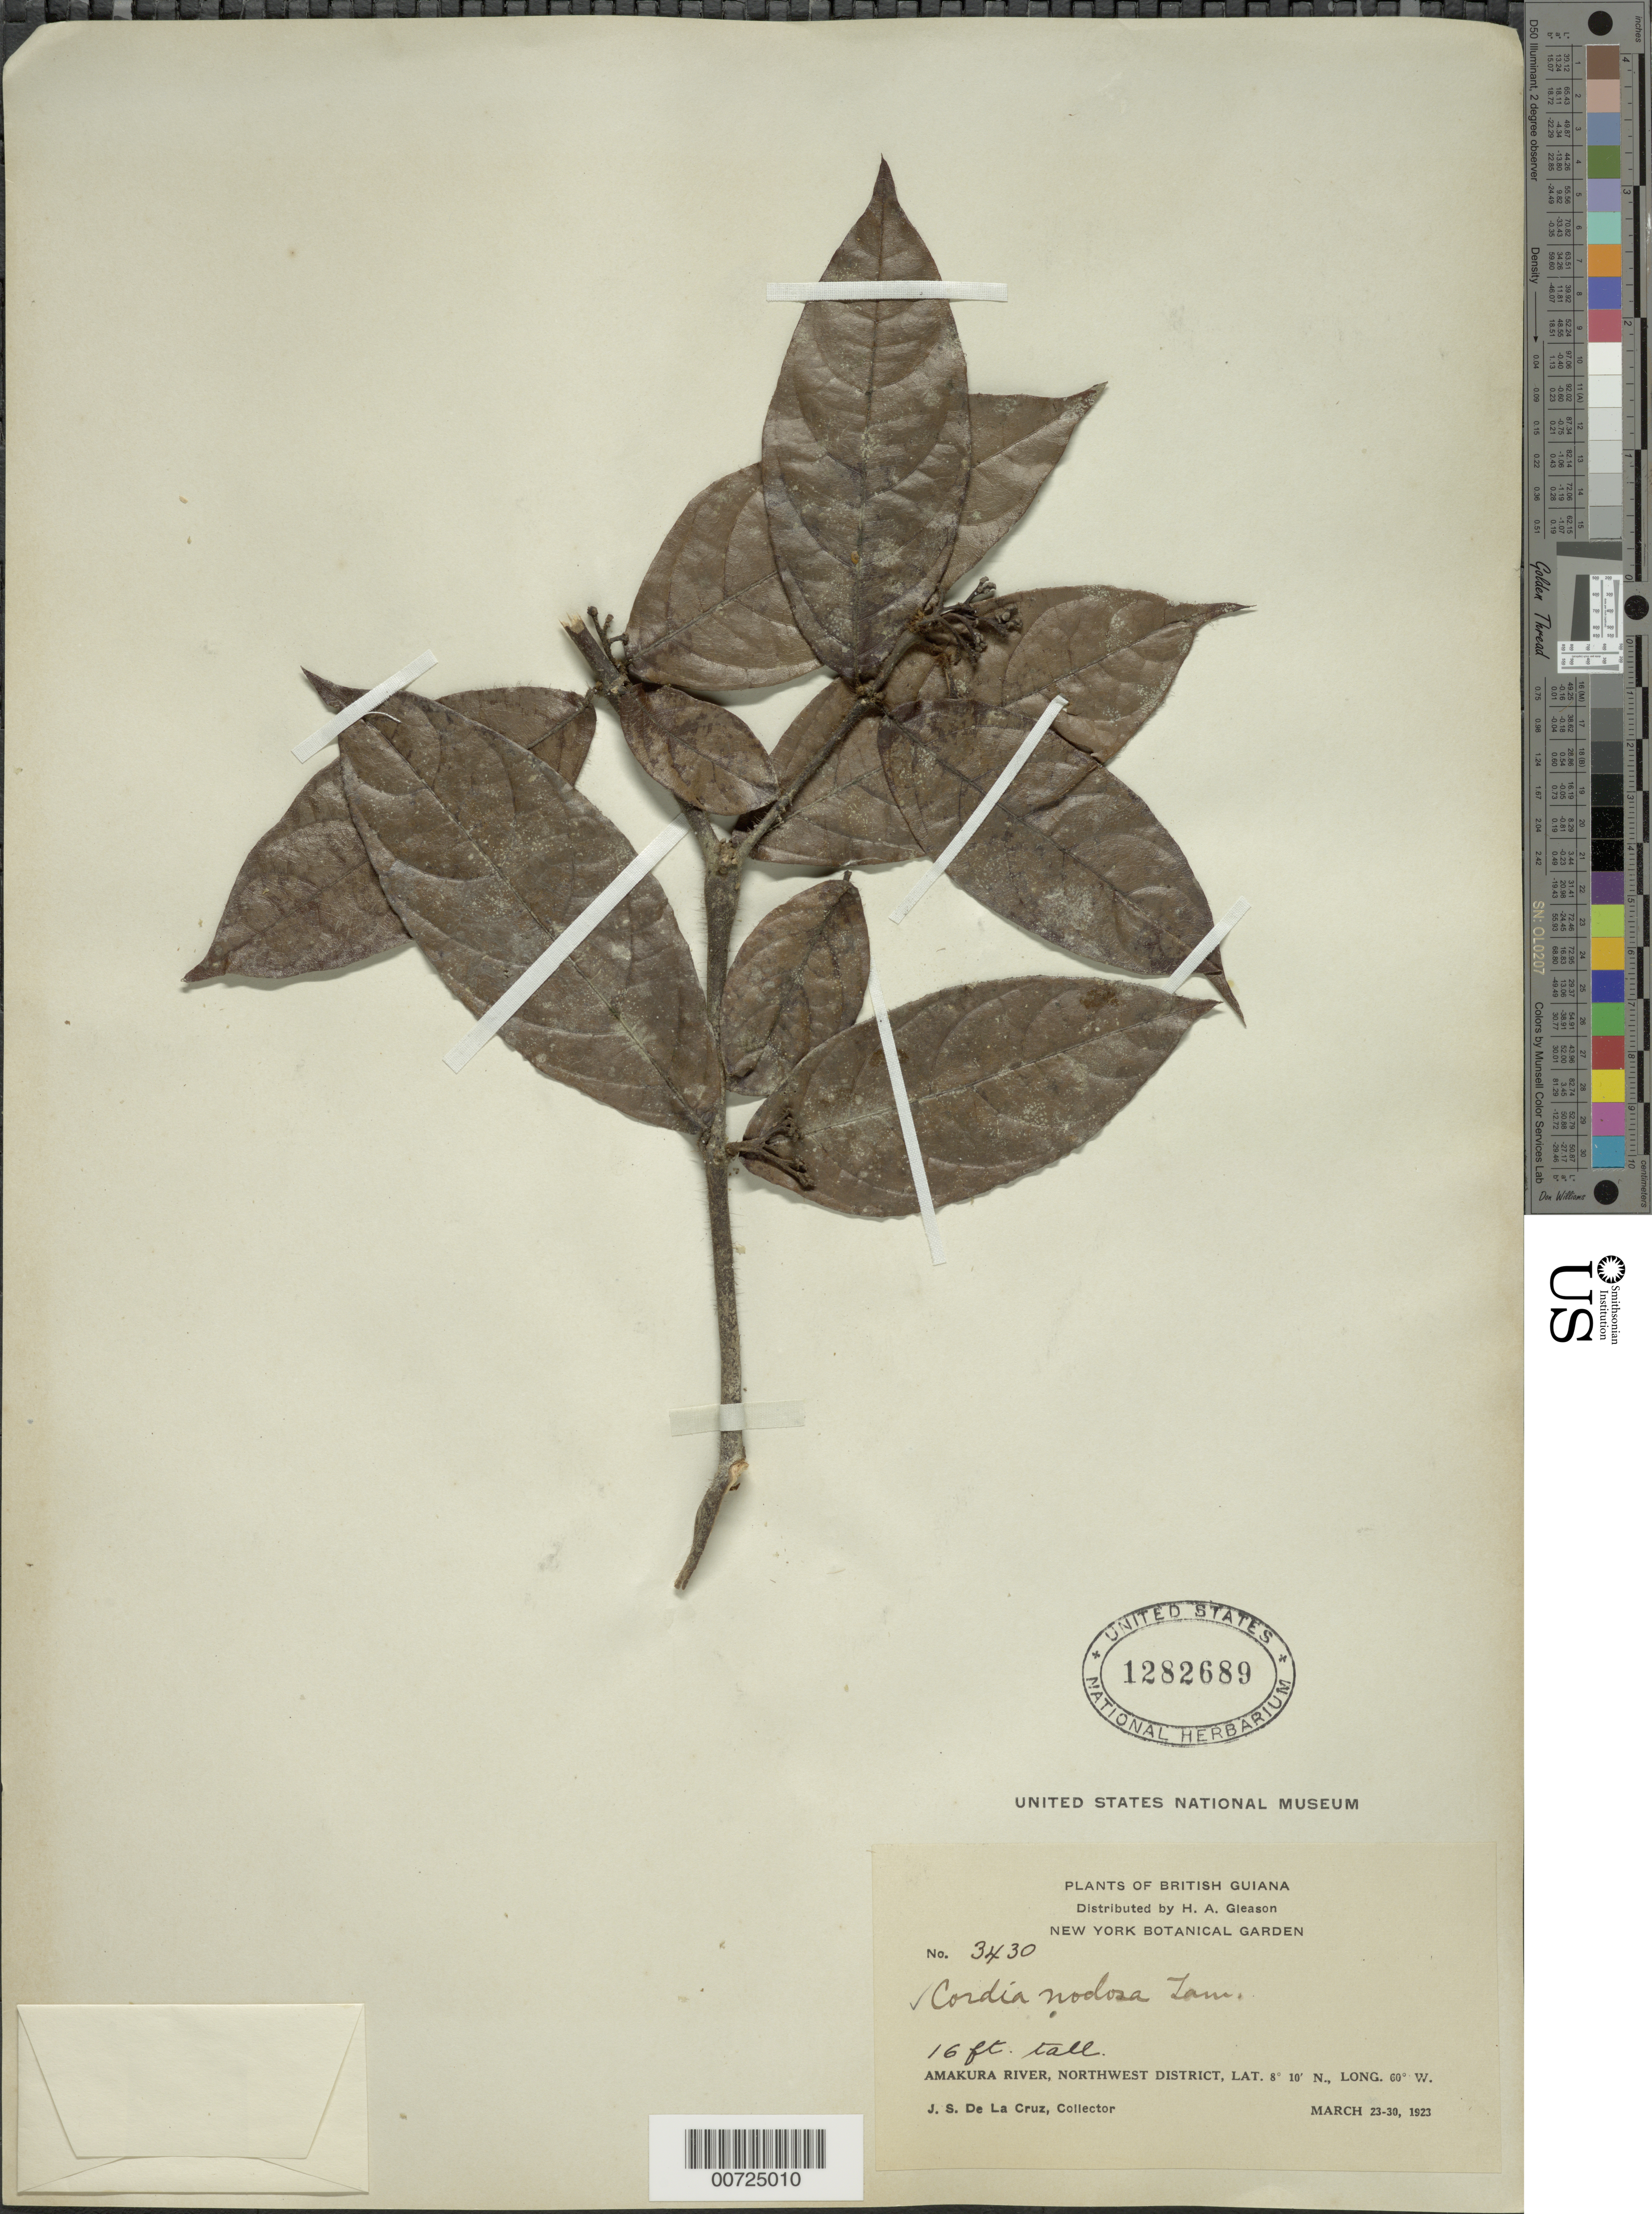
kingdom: Plantae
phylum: Tracheophyta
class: Magnoliopsida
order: Boraginales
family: Cordiaceae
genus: Cordia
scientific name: Cordia nodosa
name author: Lam.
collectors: J. S. de la Cruz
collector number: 3430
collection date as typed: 23-Mar-23 to 30-Mar-23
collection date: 1923-03-23/1923-03-30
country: Guyana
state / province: Barima-Waini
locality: Amakura R., NW District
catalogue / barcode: US 1282689